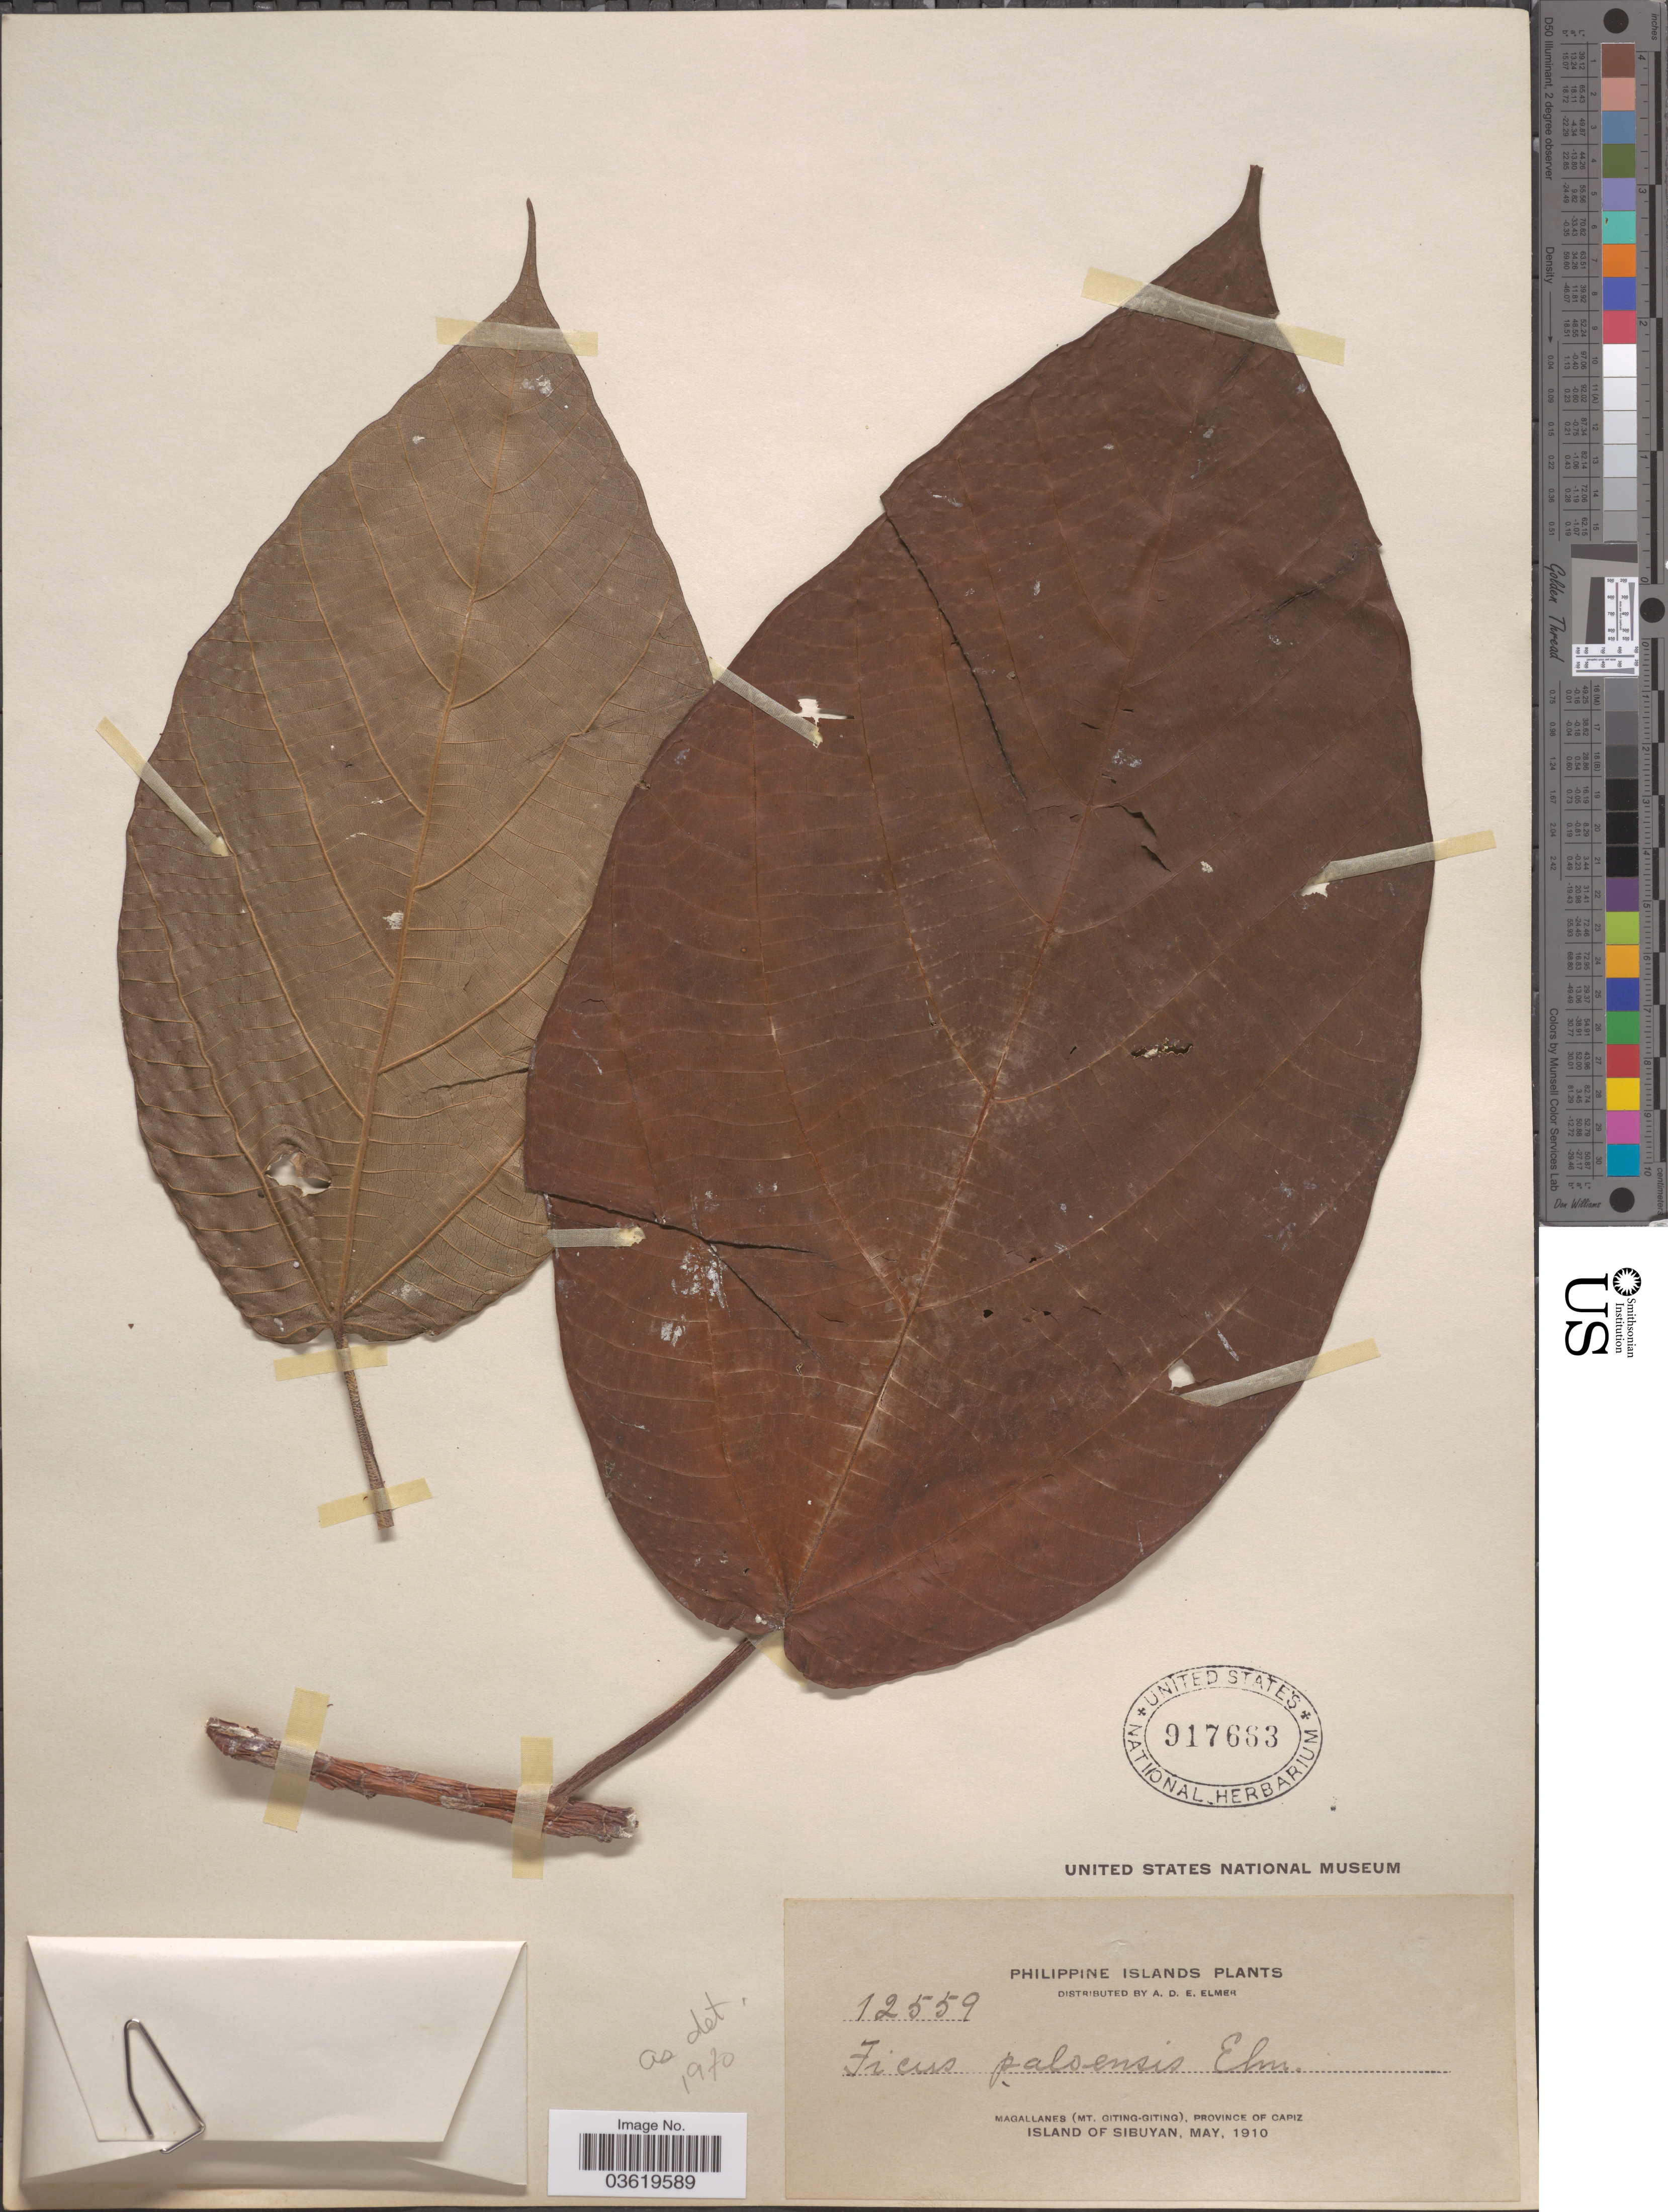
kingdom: Plantae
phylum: Tracheophyta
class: Magnoliopsida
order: Rosales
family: Moraceae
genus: Ficus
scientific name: Ficus ruficaulis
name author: Merr.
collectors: A. D. E. Elmer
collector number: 12559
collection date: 1910-05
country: Philippines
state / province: Western Visayas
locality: Magallanes (Mt. Giting-Giting), Province of Capiz. Island of Sibuyan.